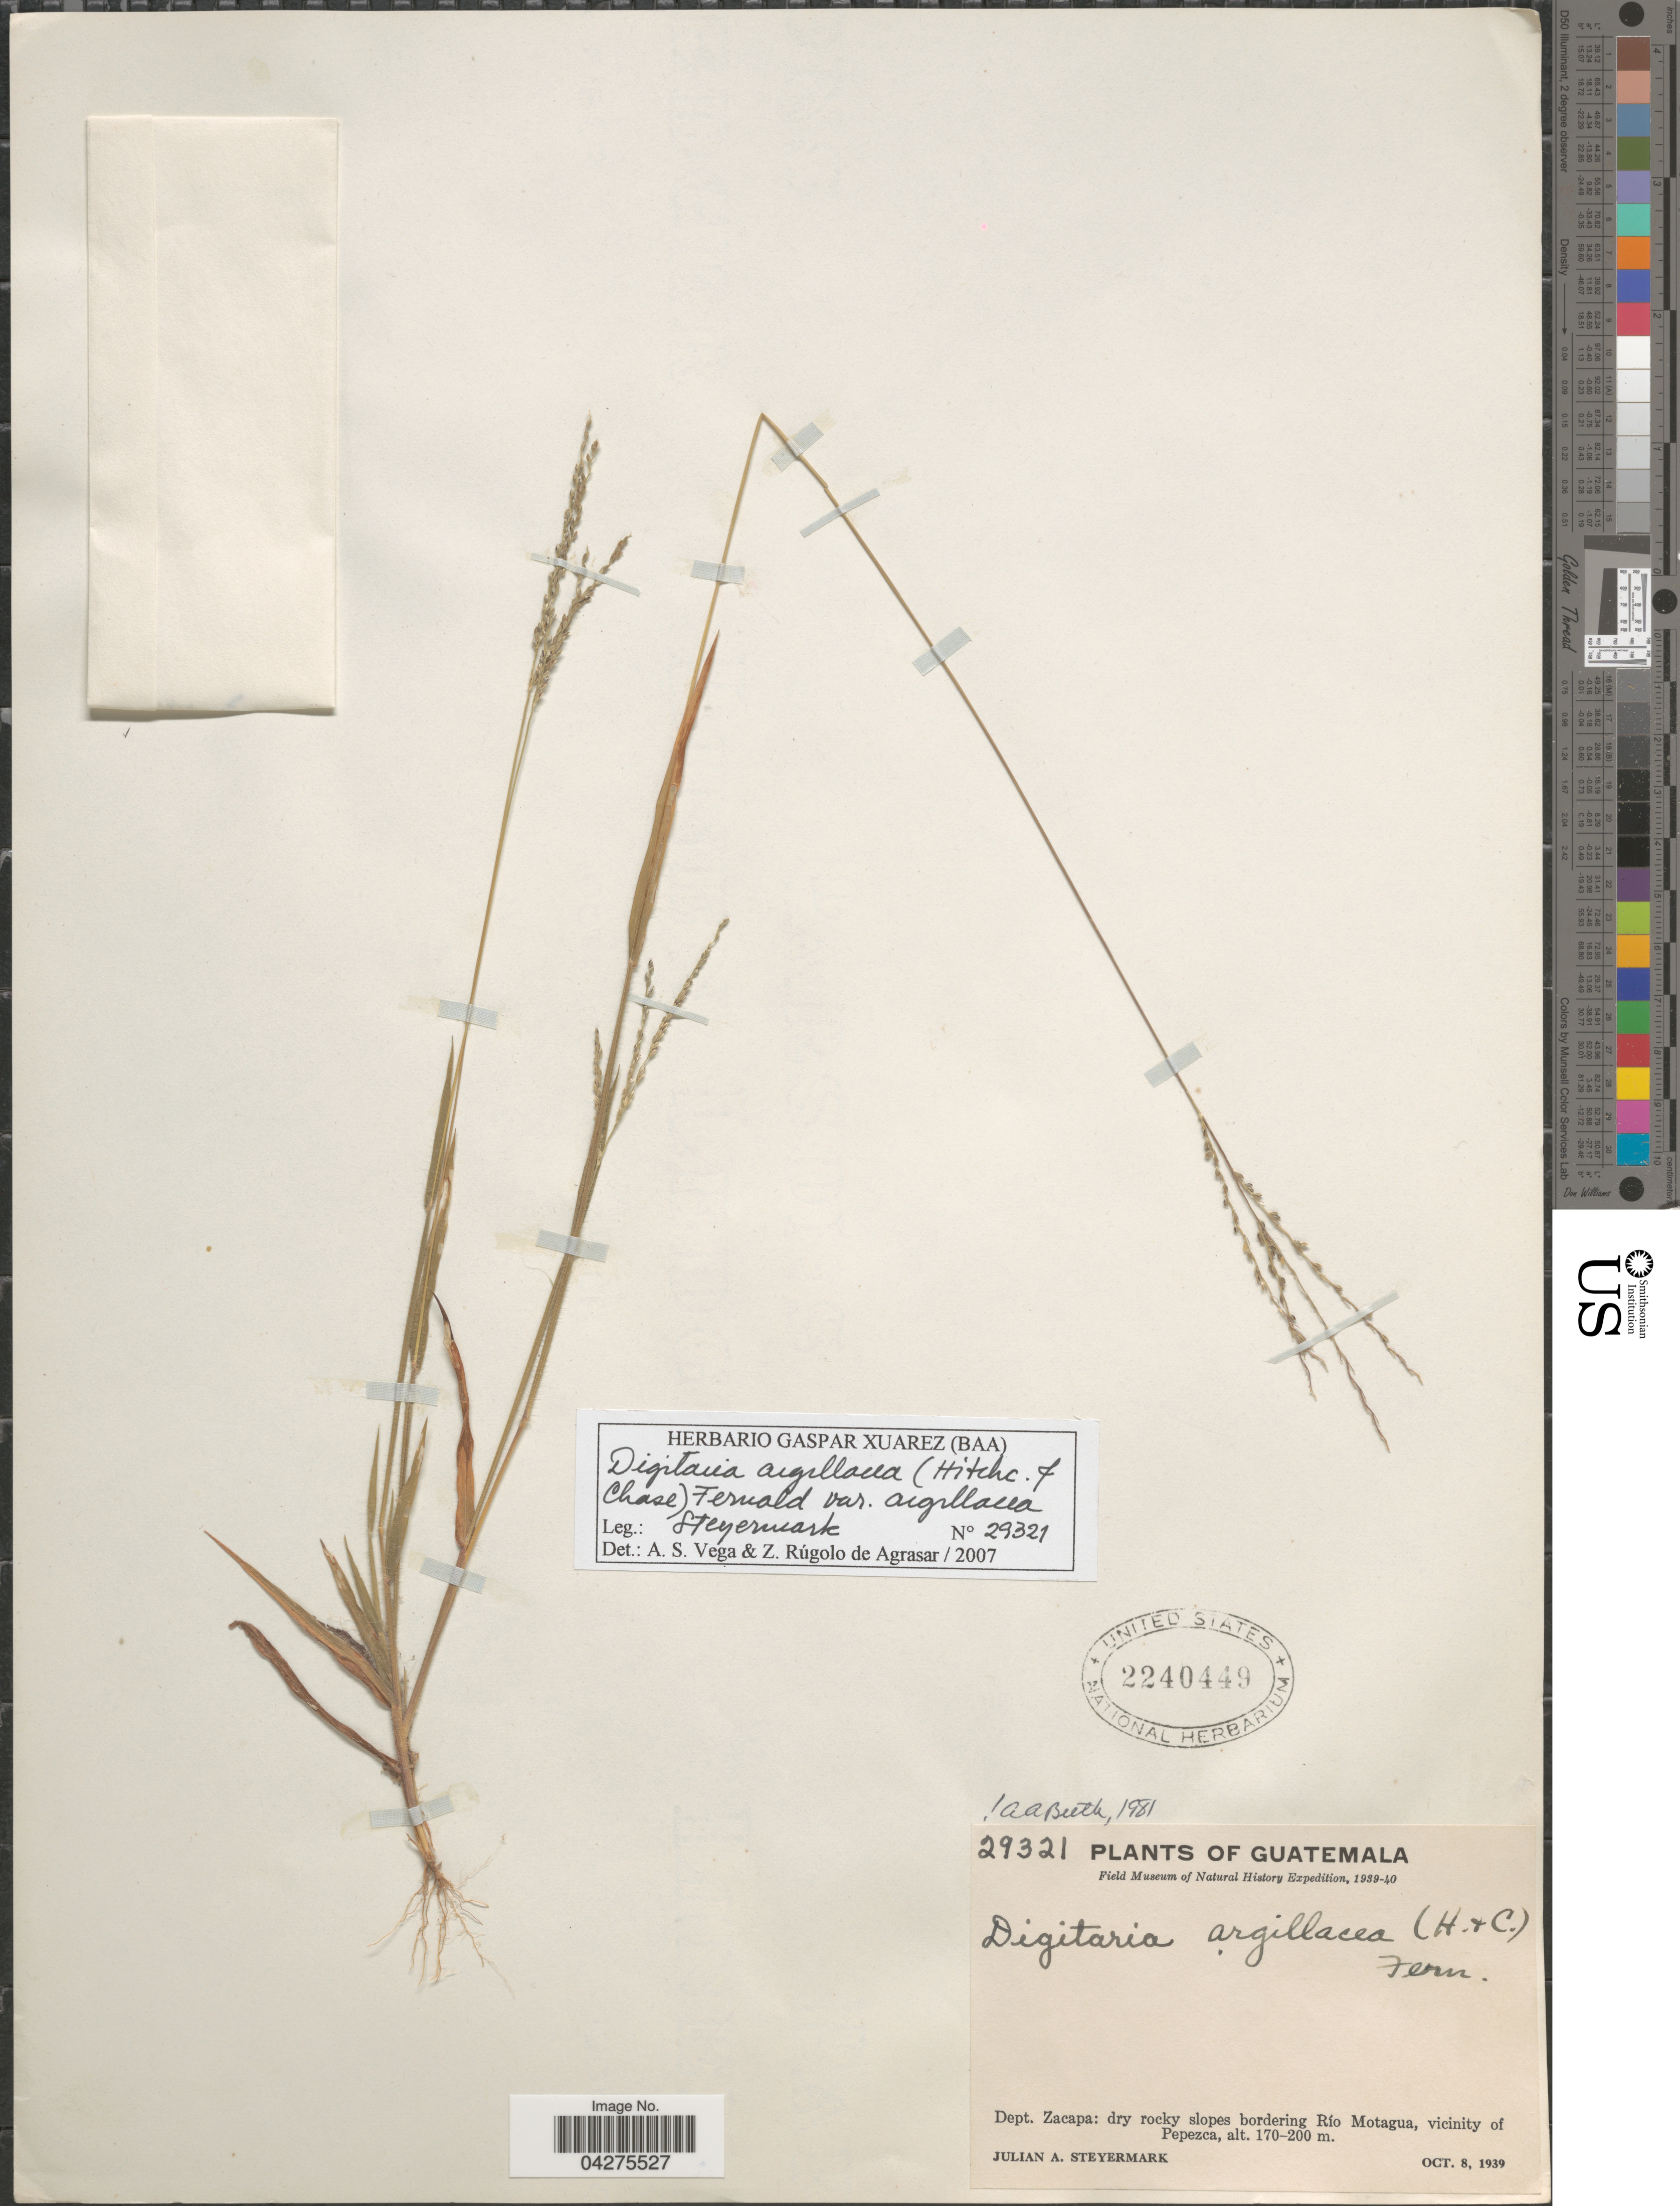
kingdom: Plantae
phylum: Tracheophyta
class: Liliopsida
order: Poales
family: Poaceae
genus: Digitaria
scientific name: Digitaria argillacea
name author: (Hitchc. & Chase) Fernald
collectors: J. Steyermark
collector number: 29321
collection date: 1939-10-08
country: Guatemala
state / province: Zacapa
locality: Field Museum of Natural History Expedition, 1939-40. Dept. Zacapa: dry rocky slopes bordering Río Motagua, vicinity of Pepezca.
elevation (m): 170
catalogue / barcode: US 2240449